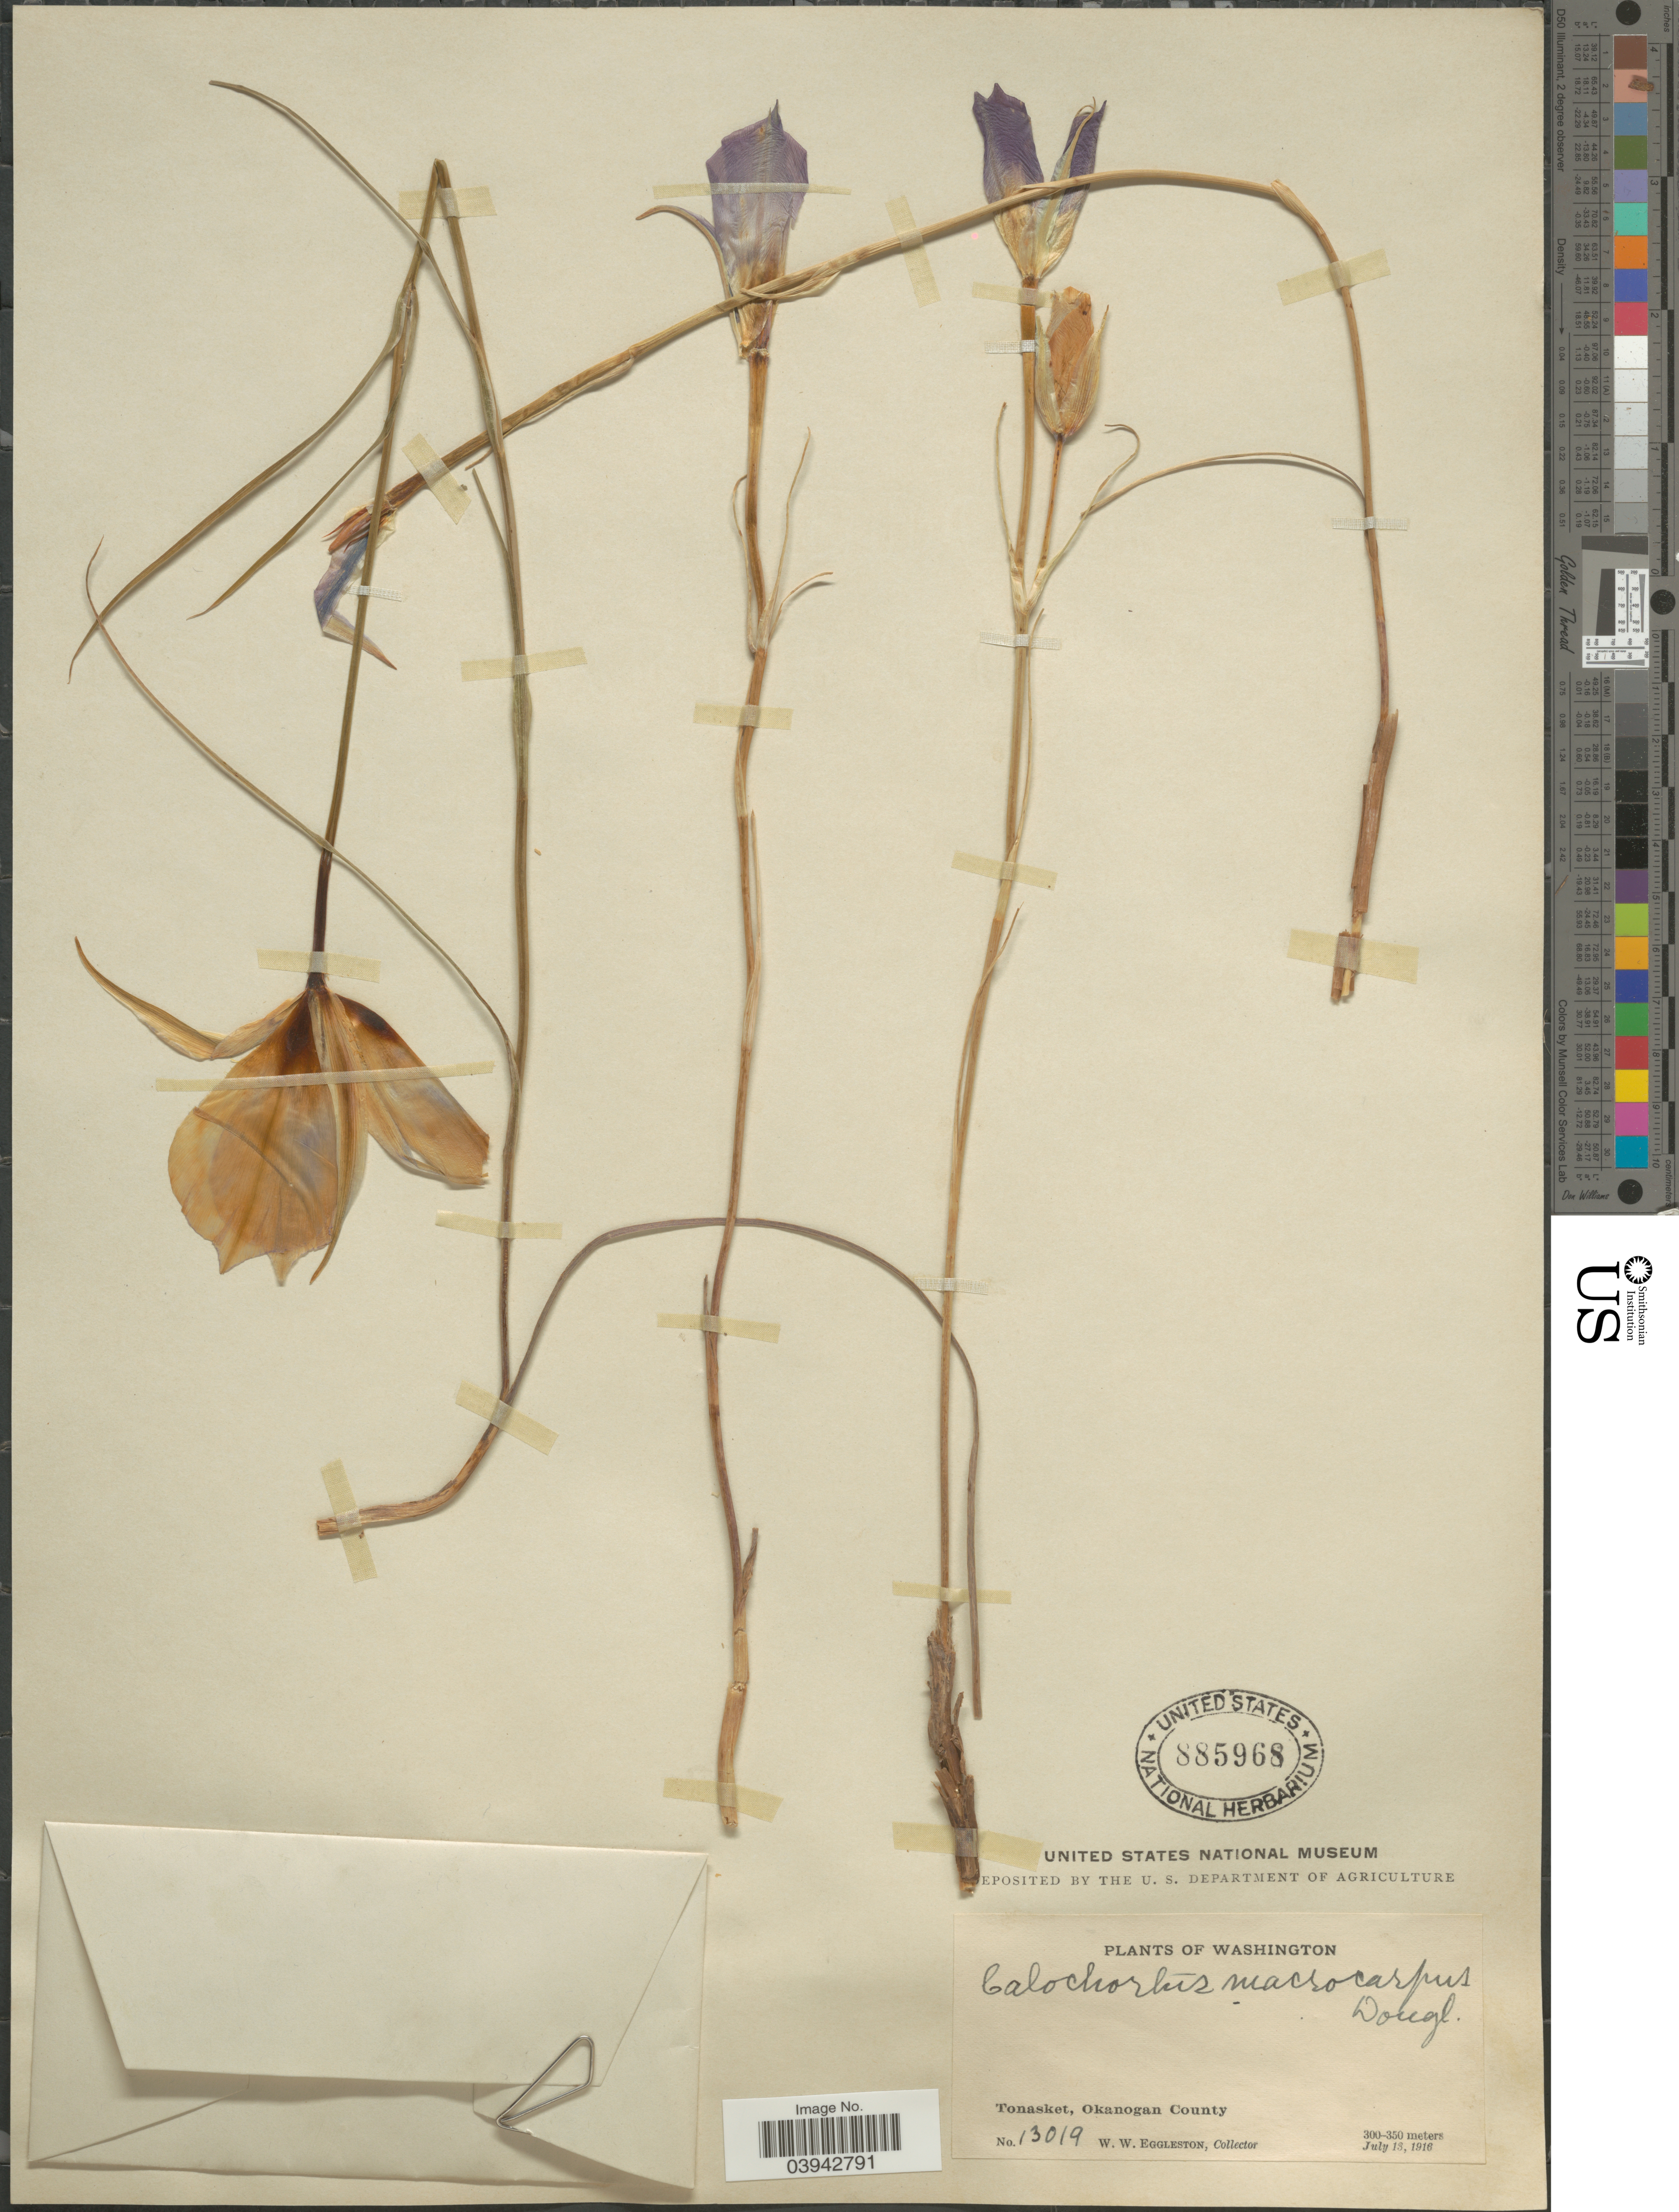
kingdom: Plantae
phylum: Tracheophyta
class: Liliopsida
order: Liliales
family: Liliaceae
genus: Calochortus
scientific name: Calochortus macrocarpus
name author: Douglas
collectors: W. W. Eggleston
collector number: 13019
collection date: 1916-07-13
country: United States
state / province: Washington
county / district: Okanogan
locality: Tonasket, Okanogan County.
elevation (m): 300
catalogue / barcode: US 885968